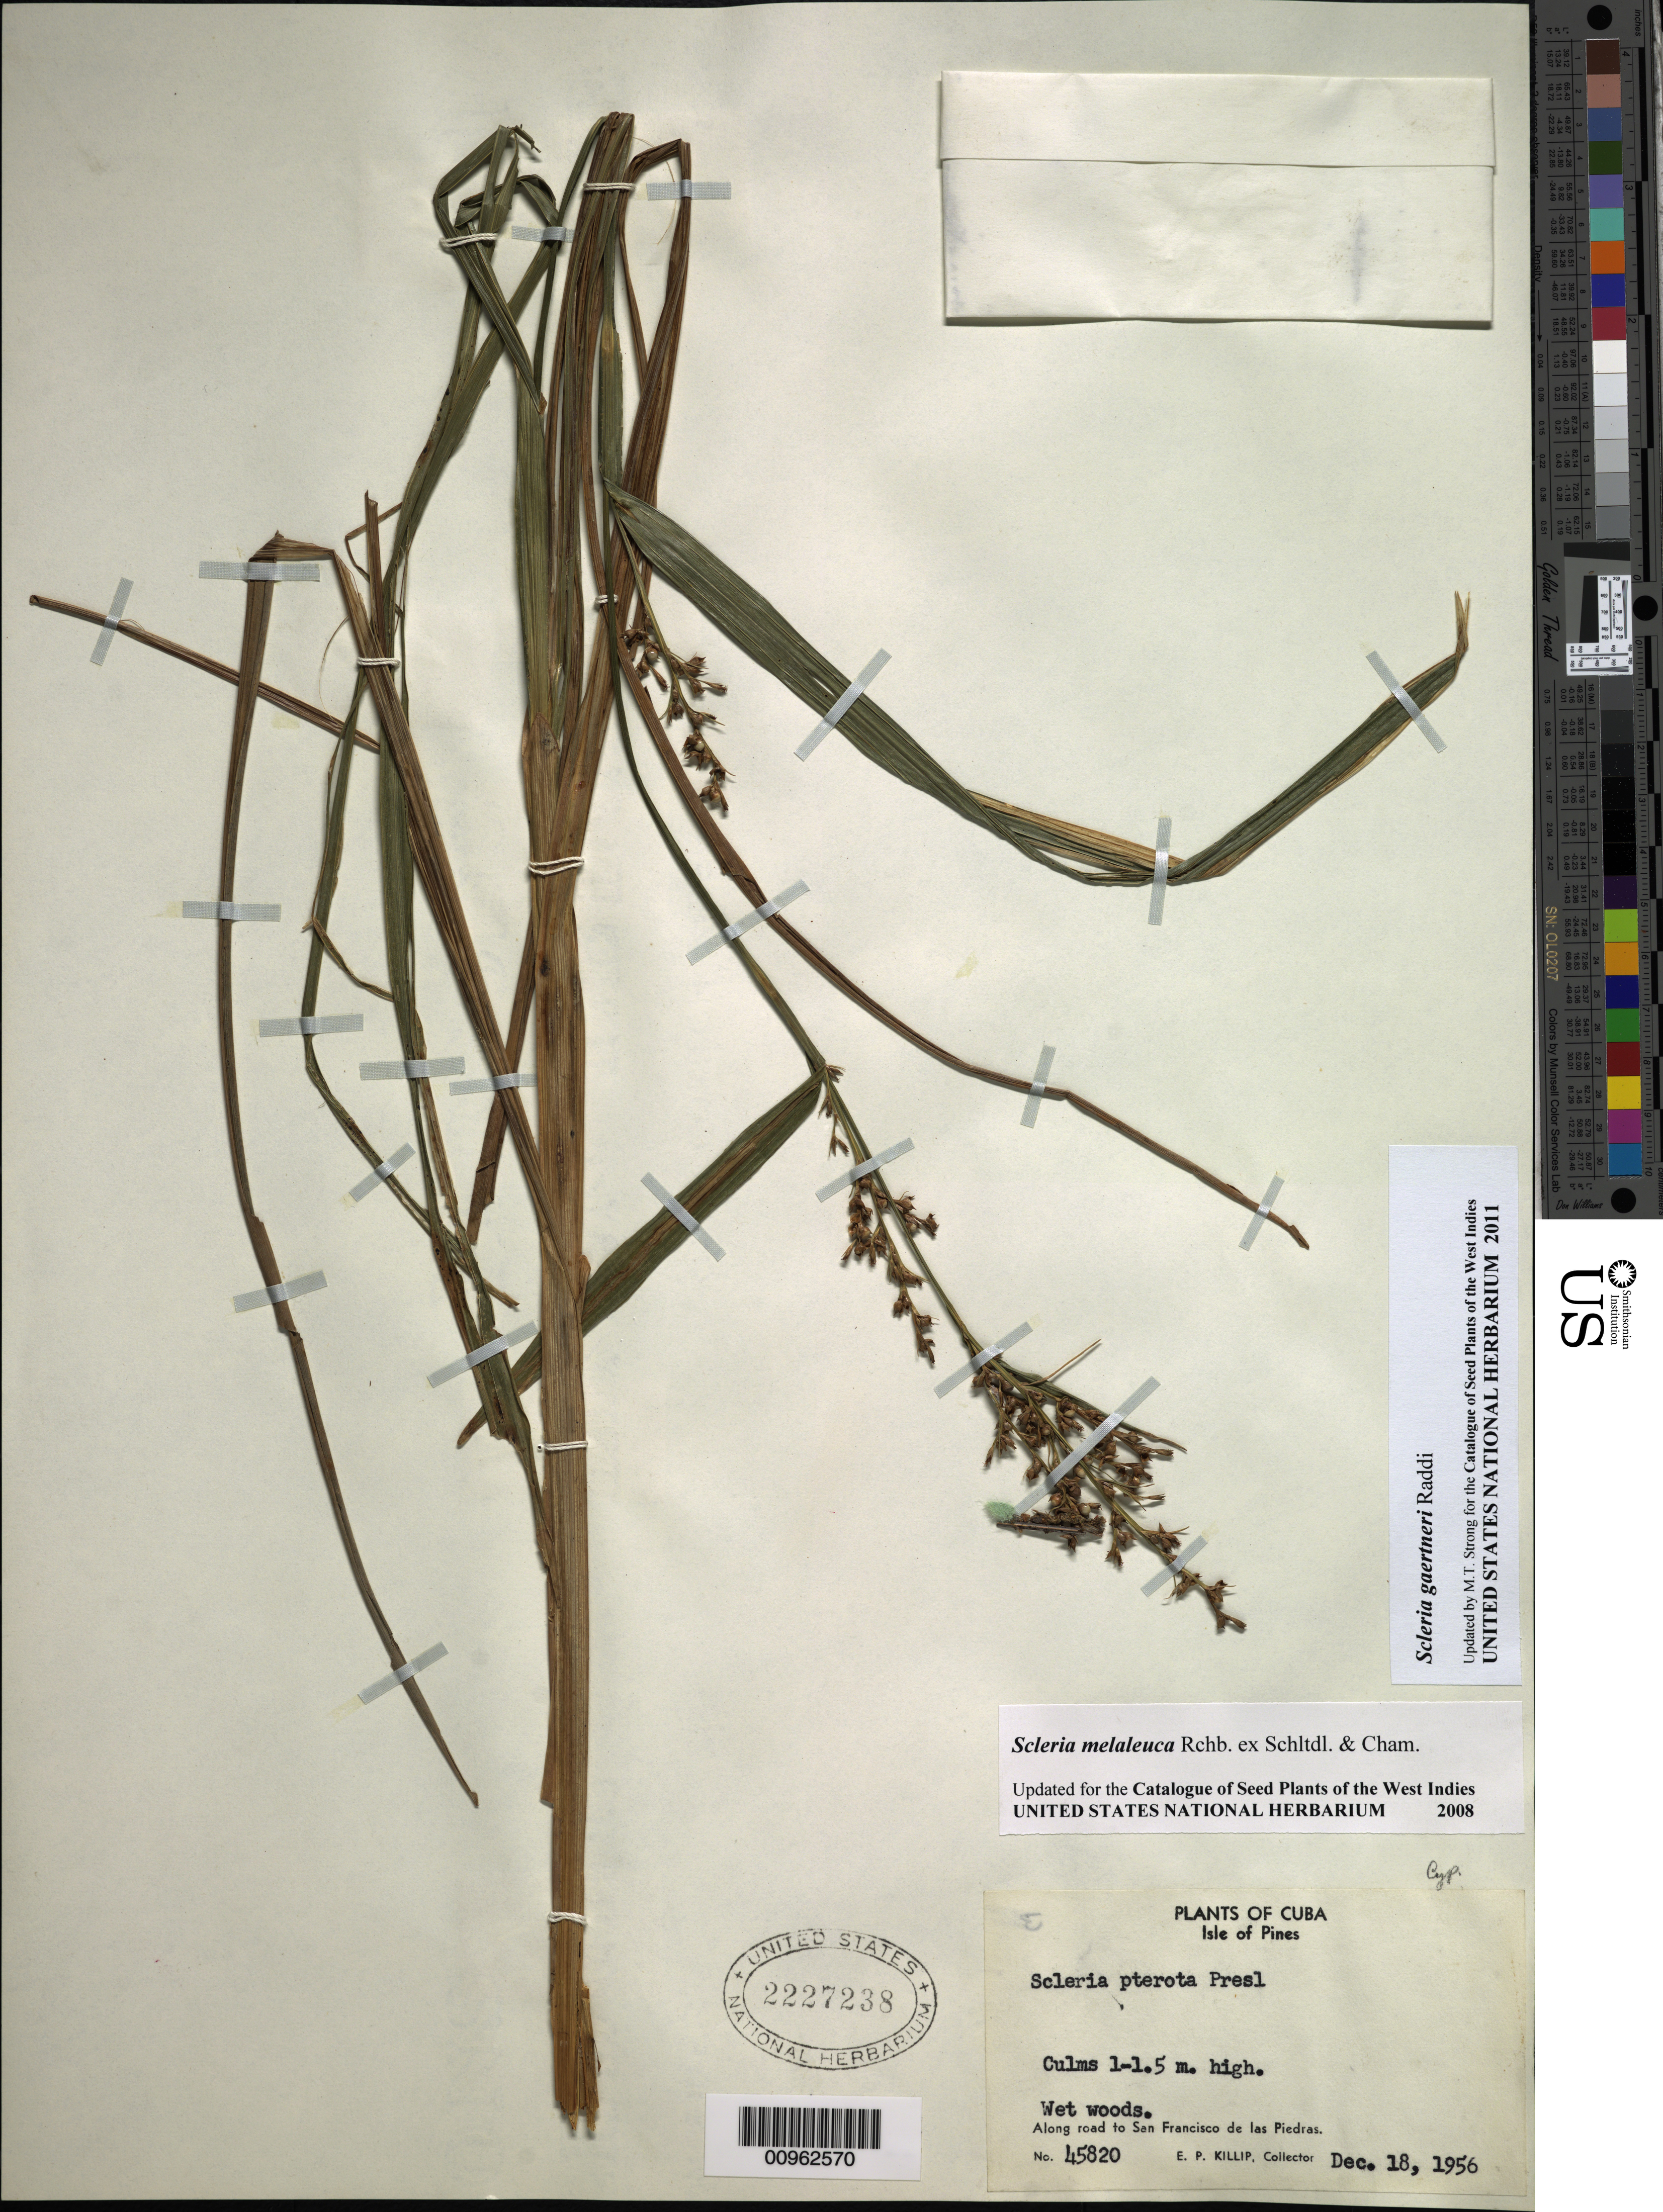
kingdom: Plantae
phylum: Tracheophyta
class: Liliopsida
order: Poales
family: Cyperaceae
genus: Scleria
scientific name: Scleria gaertneri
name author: Raddi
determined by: Strong, M. T., (US), Smithsonian Institution - National Museum of Natural History (UNITED STATES)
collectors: E. P. Killip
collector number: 45820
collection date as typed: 18 Dec 1956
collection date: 1956-12-18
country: Cuba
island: Isla de la Juventud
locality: Isle of Pines, Along road to San Francisco de las Piedras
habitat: Wet woods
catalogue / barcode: US 2227238